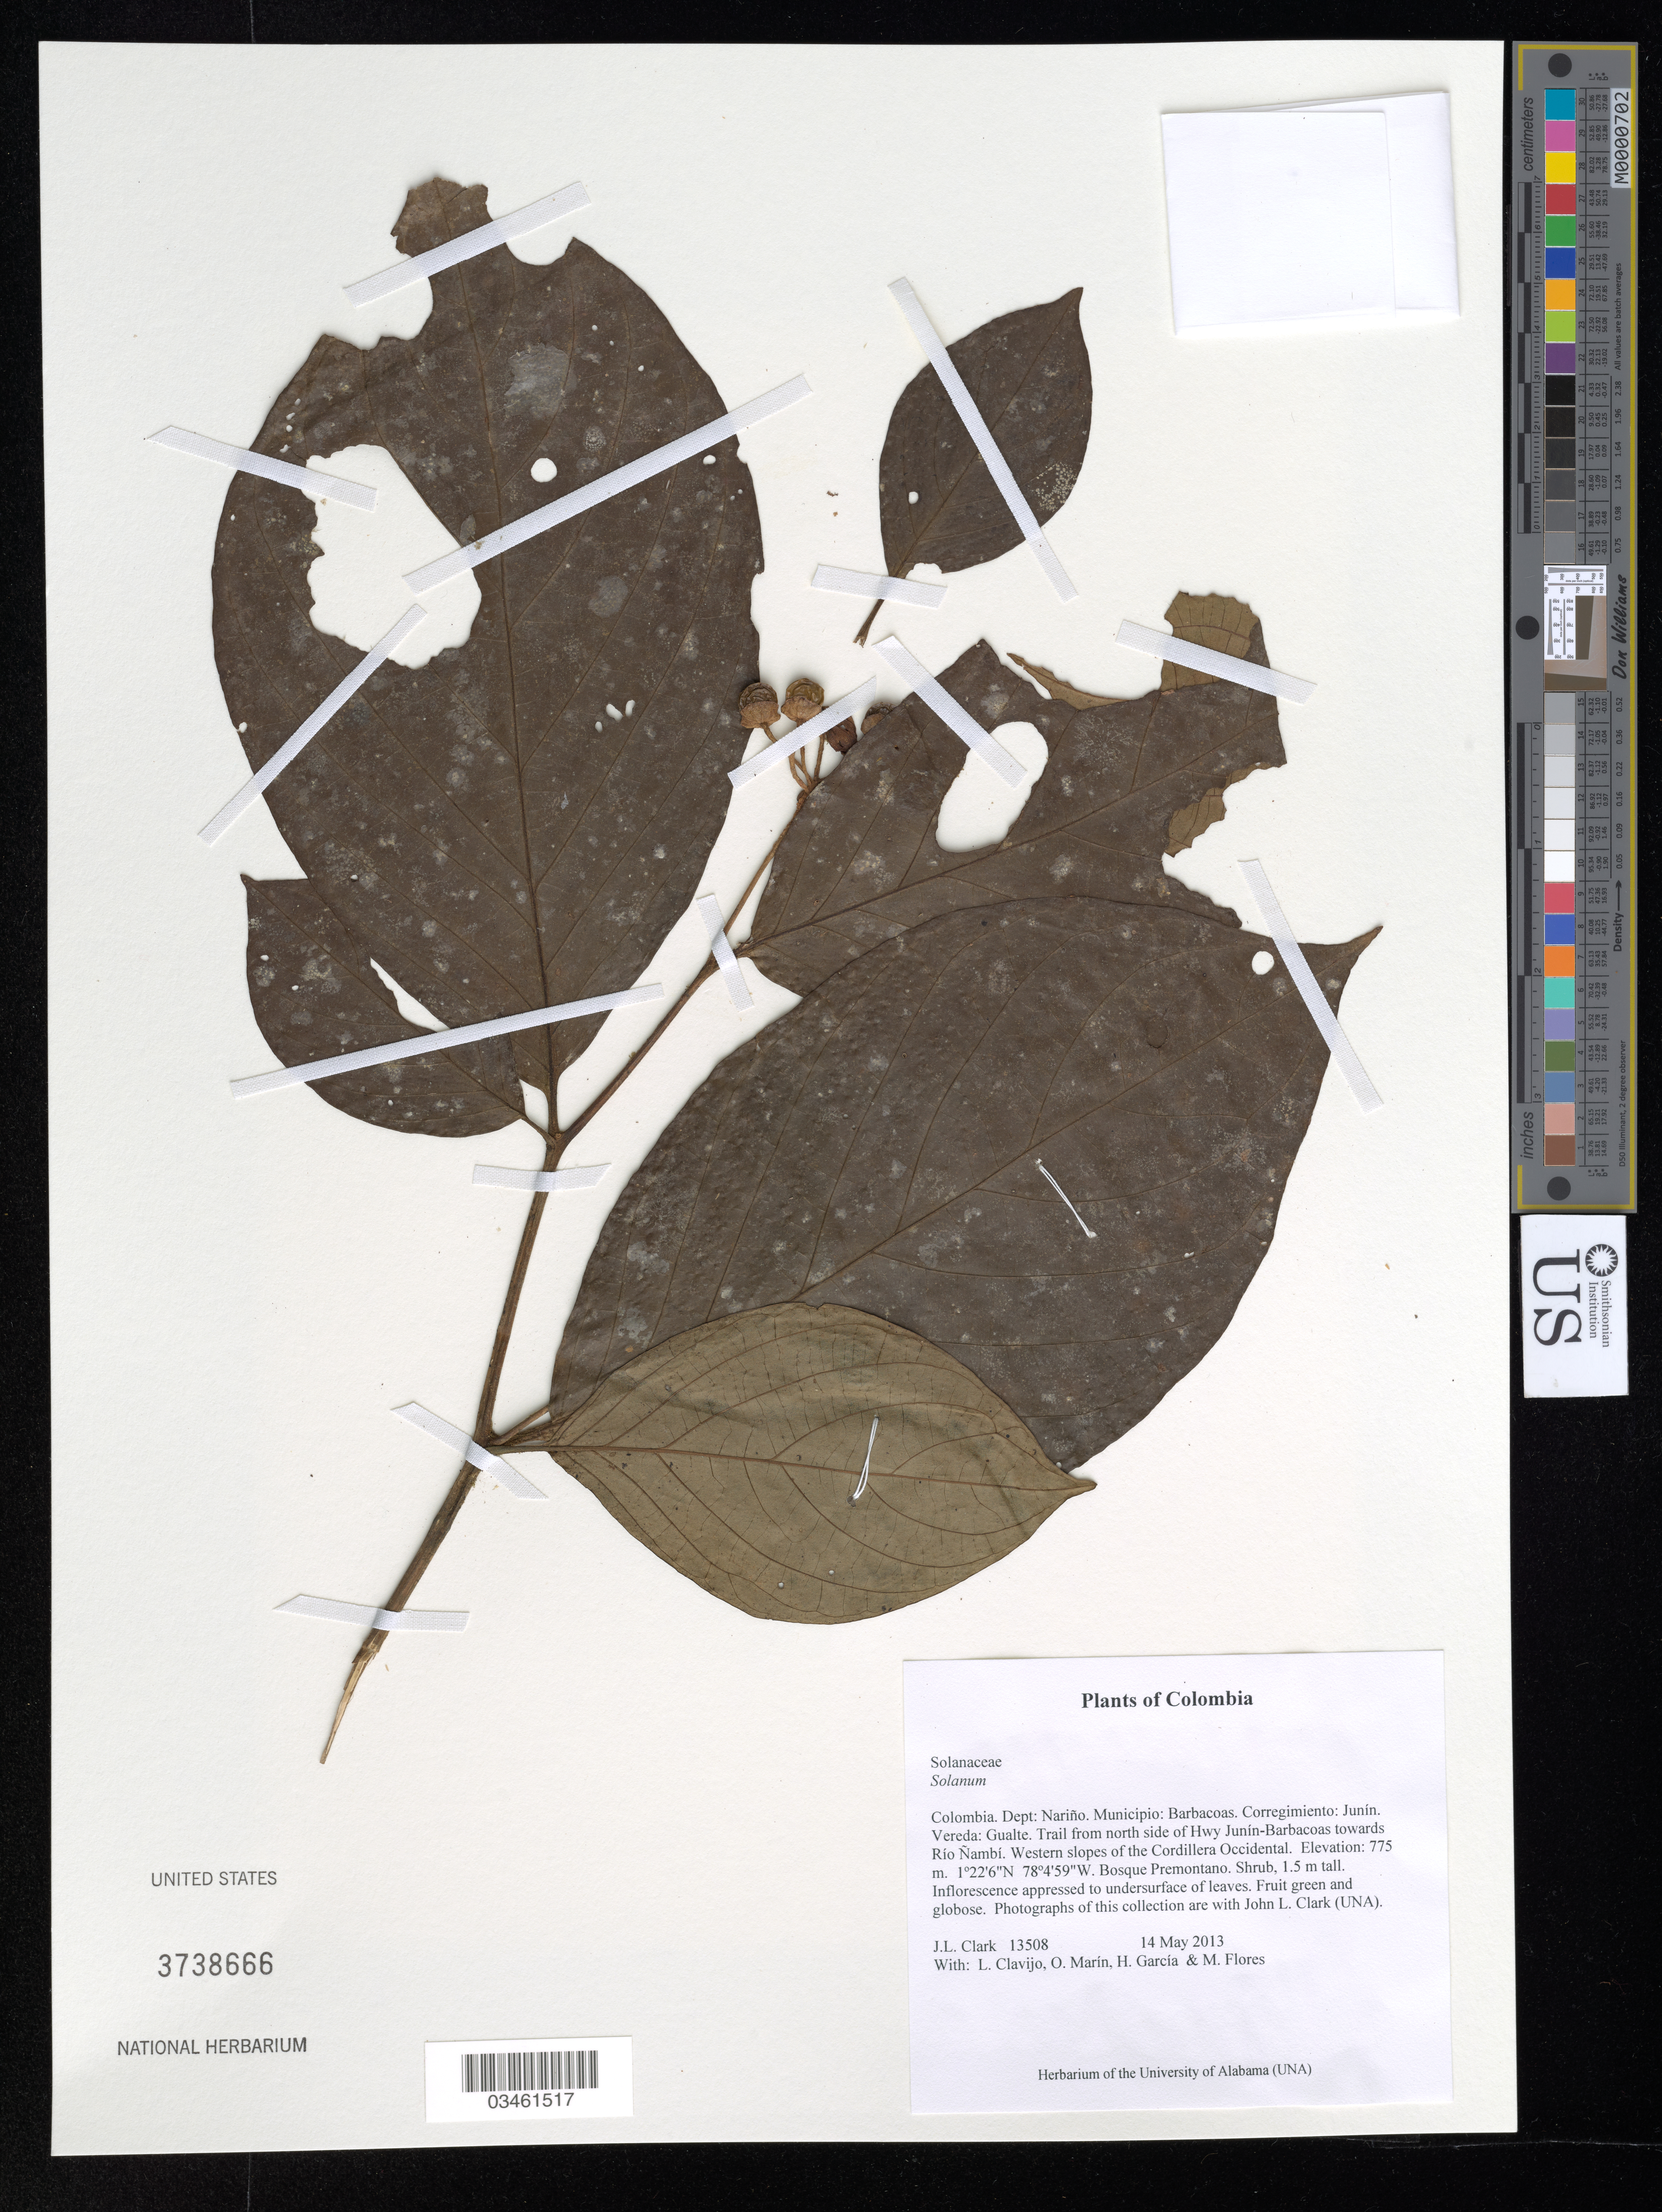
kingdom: Plantae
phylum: Tracheophyta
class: Magnoliopsida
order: Solanales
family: Solanaceae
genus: Solanum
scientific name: Solanum (Leptostemonum) sp.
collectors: J. L. Clark, L. Clavijo, O. Marín, H. Garcia & M. Flores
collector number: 13508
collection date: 2013-05-14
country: Colombia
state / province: Nariño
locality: Dept: Nariño. Municipio: Barbacoas. Corregimiento: Junín. Vereda: Gualte. Trail from north side of Hwy Junín-Barbacoas towards Río Ñambí. Western slopes of the Cordillera Occidental.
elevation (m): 775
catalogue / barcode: US 3738666